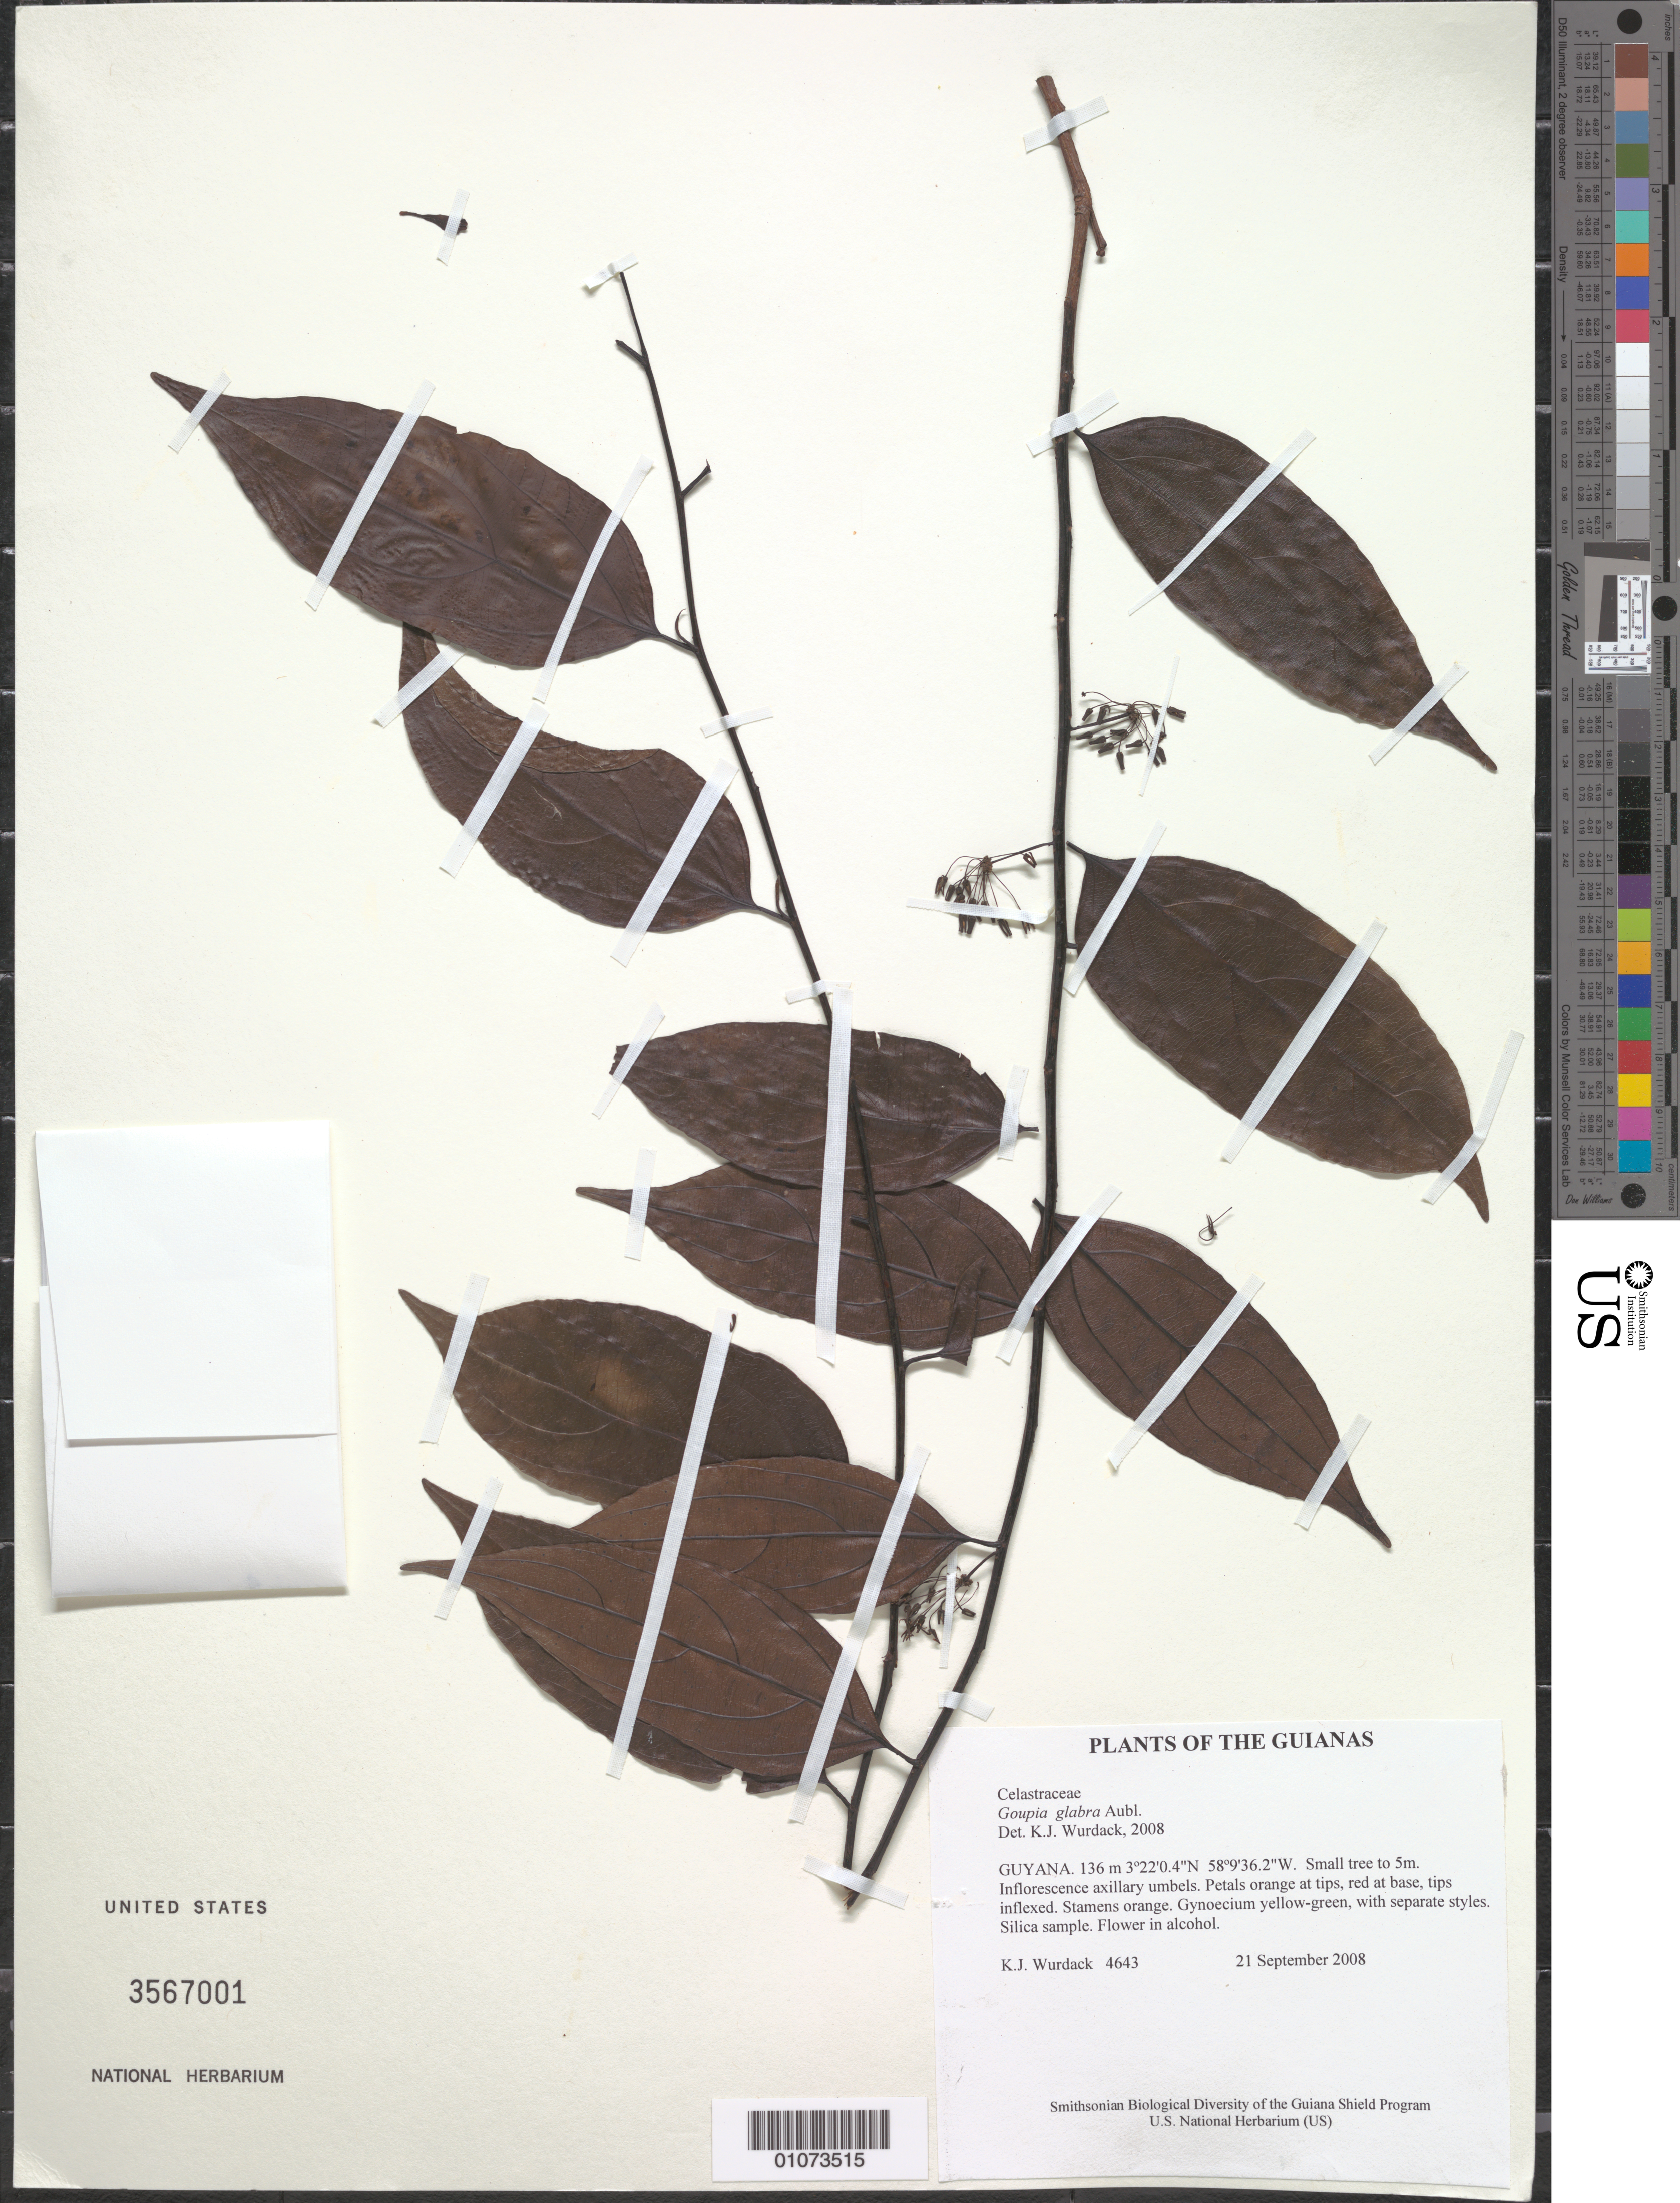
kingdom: Plantae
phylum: Tracheophyta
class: Magnoliopsida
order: Malpighiales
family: Goupiaceae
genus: Goupia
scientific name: Goupia glabra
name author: Aubl.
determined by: Wurdack, Kenneth J., (US), Smithsonian Institution - National Museum of Natural History (UNITED STATES)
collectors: K. Wurdack, K. M. Redden, A. Rodriguez, C. Perry, P. Ragnauth, N. John, H. James & H. Simon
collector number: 4643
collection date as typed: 21 September 2008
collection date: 2008-09-21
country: Guyana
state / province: U. Takutu-U. Essequibo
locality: CI concession. Line 12 to 3.7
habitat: Forest with large crater-like holes filled with water. Large trees and Bauhina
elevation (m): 136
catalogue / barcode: US 3567001